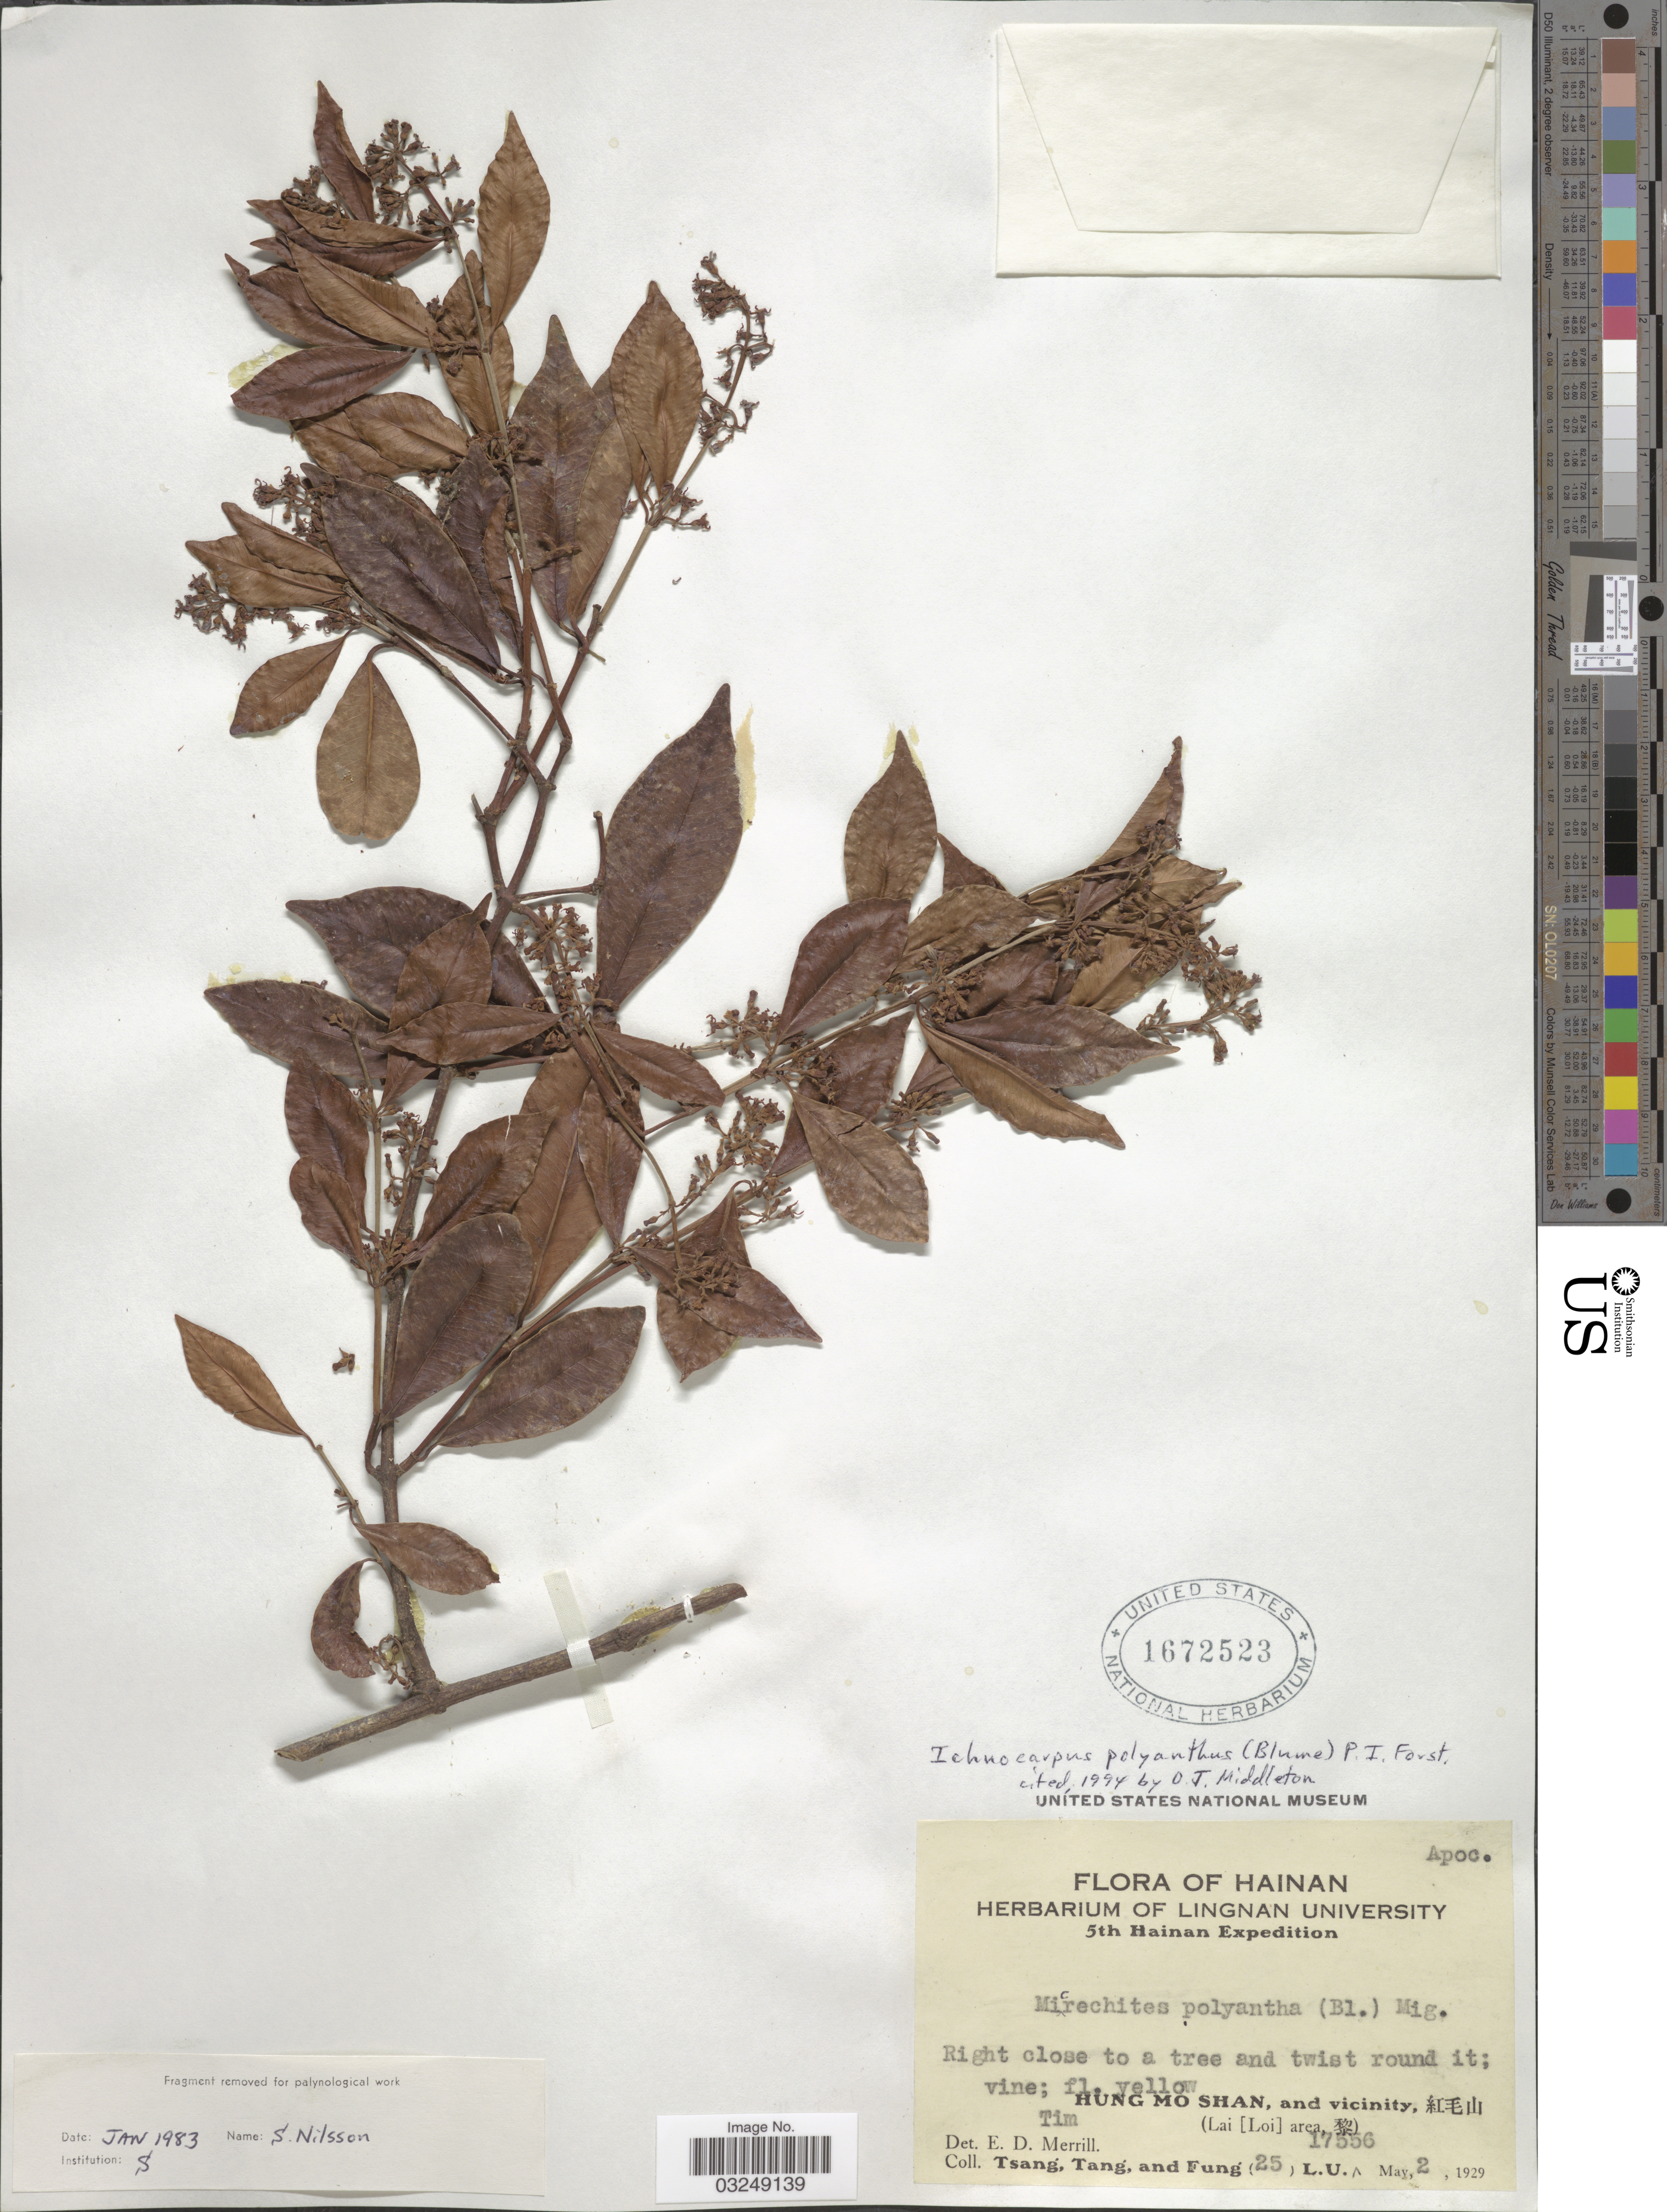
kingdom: Plantae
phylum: Tracheophyta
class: Magnoliopsida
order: Gentianales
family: Apocynaceae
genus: Ichnocarpus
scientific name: Ichnocarpus polyanthus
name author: (Blume) P.I. Forst.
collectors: -- Tsang, -. Tang & Fung, --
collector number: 25 L.U. 17556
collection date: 1929-05-02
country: China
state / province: Hainan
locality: Hung Mo Shan, and vicinity, X, Tim [unsure placement] (Lai (Loi) area, X).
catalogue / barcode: US 1672523